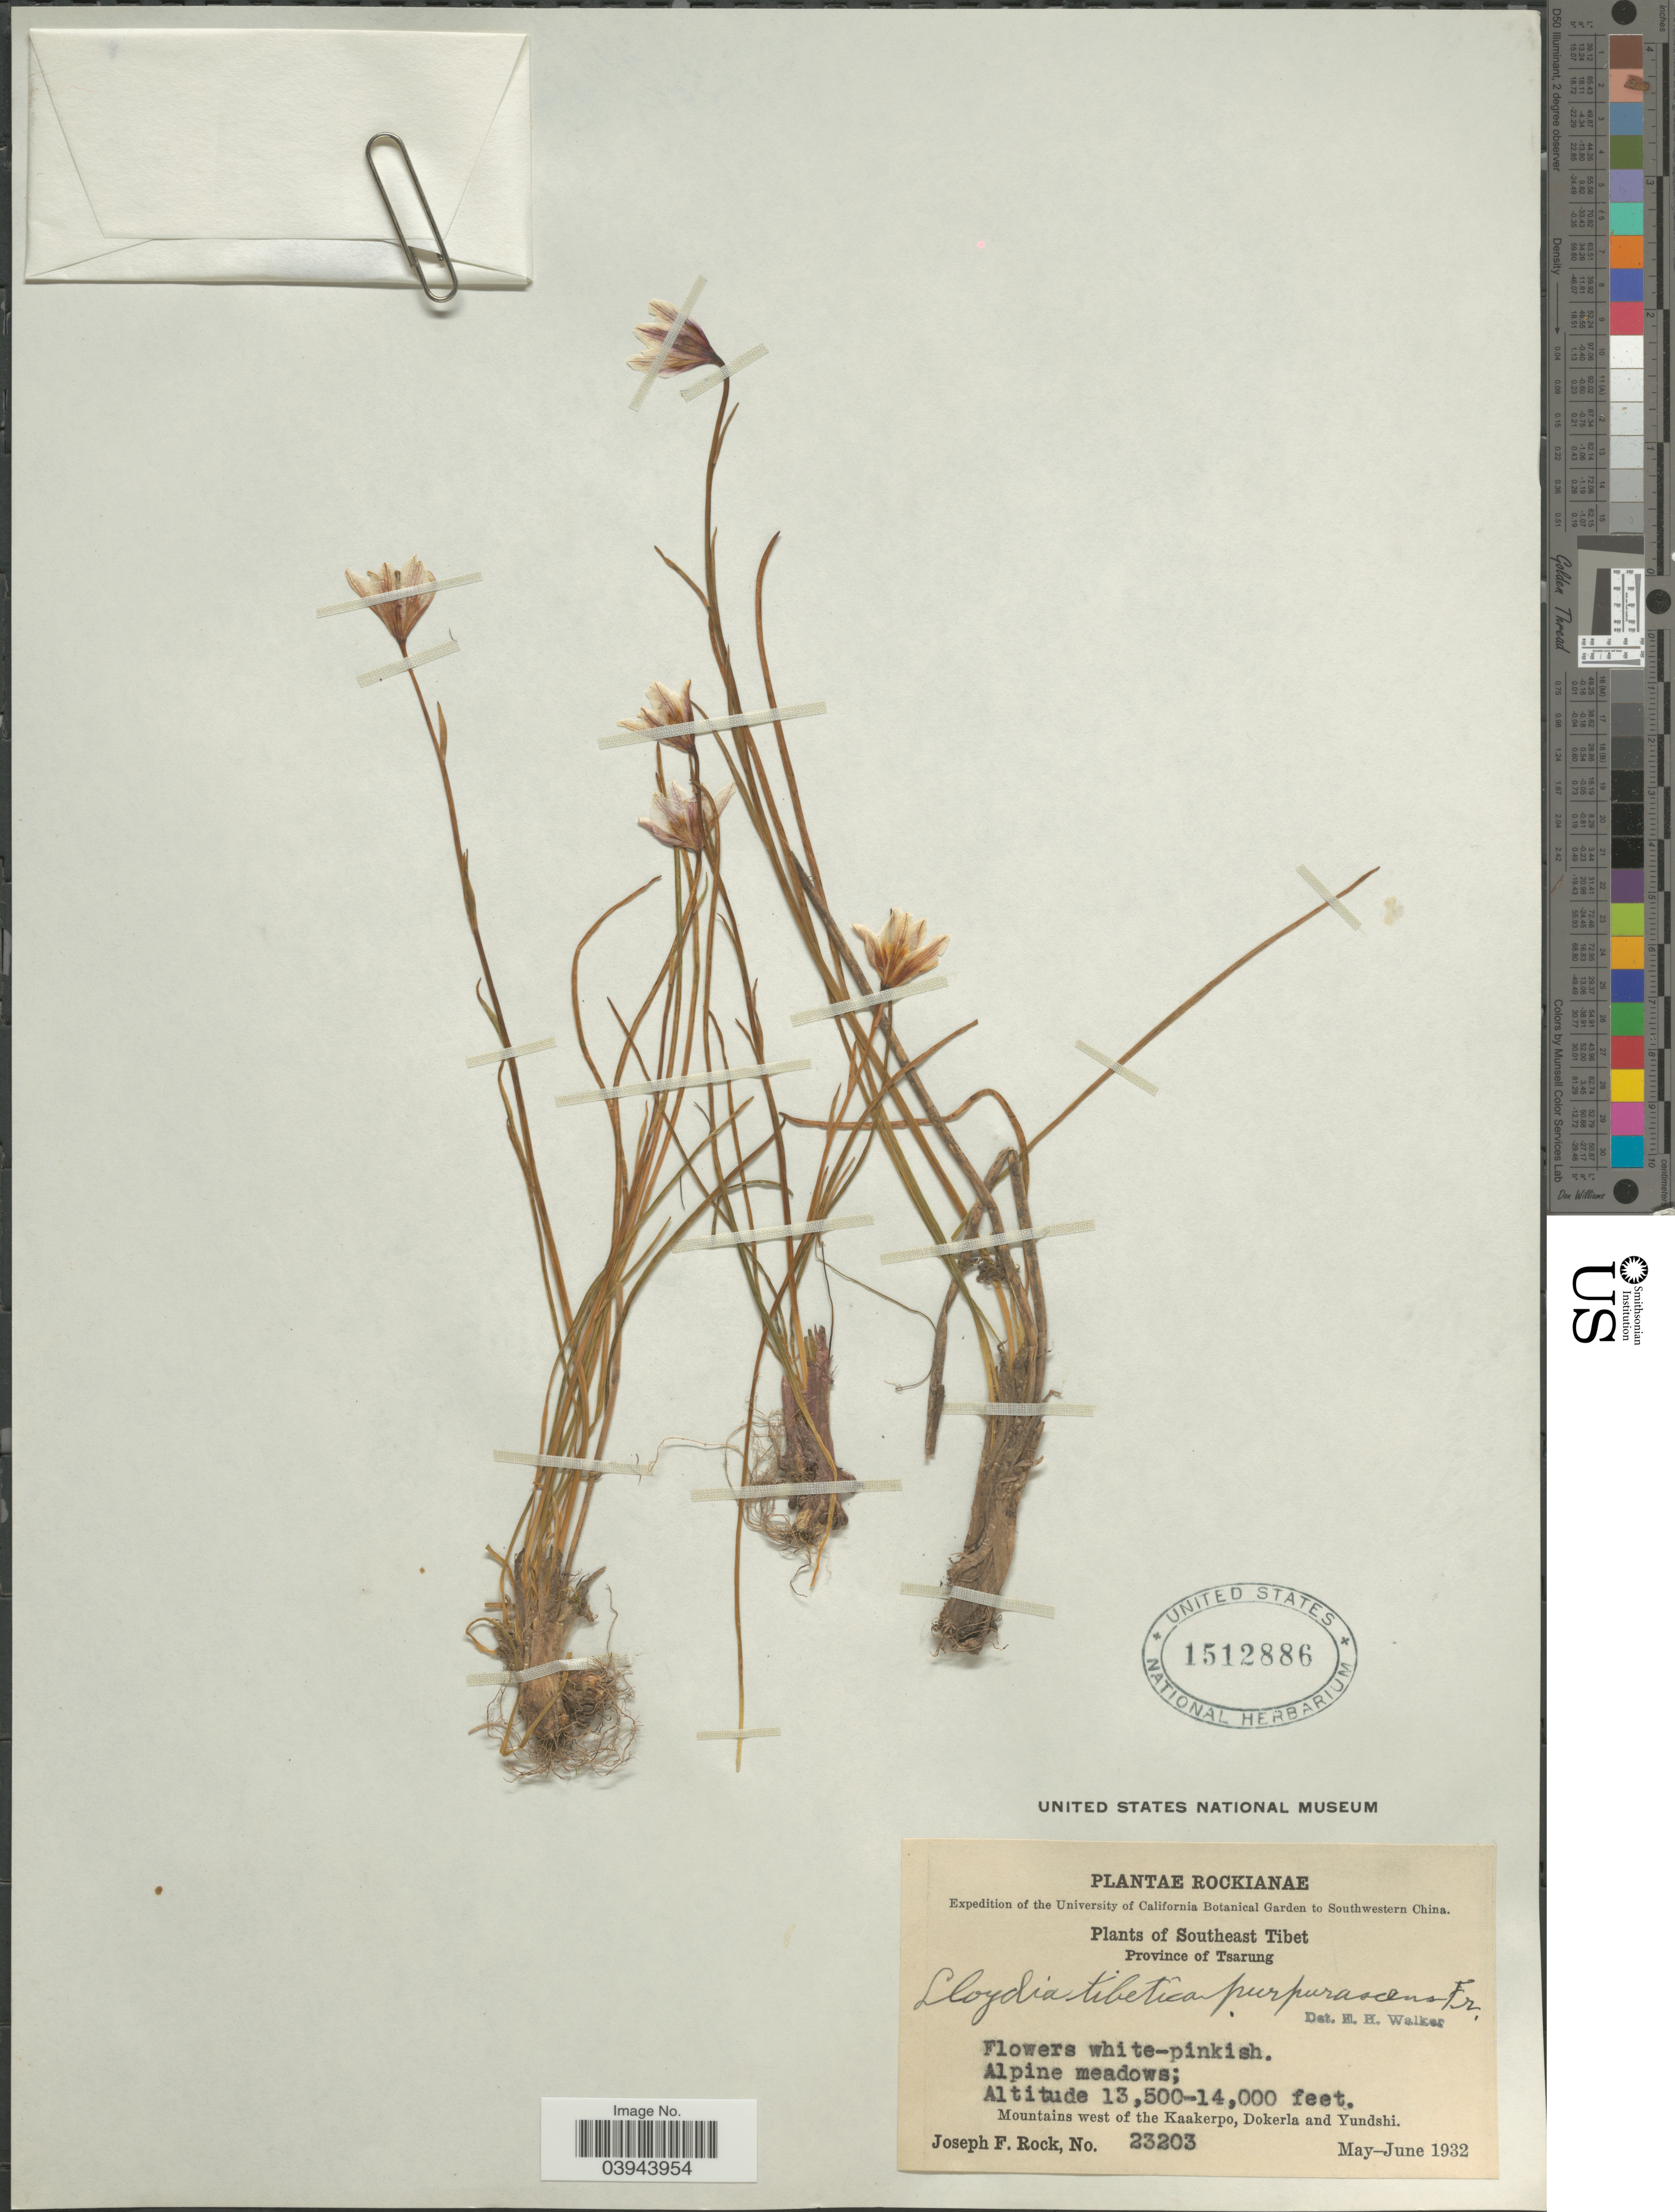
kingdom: Plantae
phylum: Tracheophyta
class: Liliopsida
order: Liliales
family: Liliaceae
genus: Lloydia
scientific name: Lloydia tibetica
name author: Baker ex Oliv.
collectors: J. F. Rock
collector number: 23203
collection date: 1932-05/1932-06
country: China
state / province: Xizang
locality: Southwestern China. Southeast Tibet. Province of Tsarung. Mountains west of the Kaakerpo, Dokerla and Yundshi.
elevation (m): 4115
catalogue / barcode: US 1512886